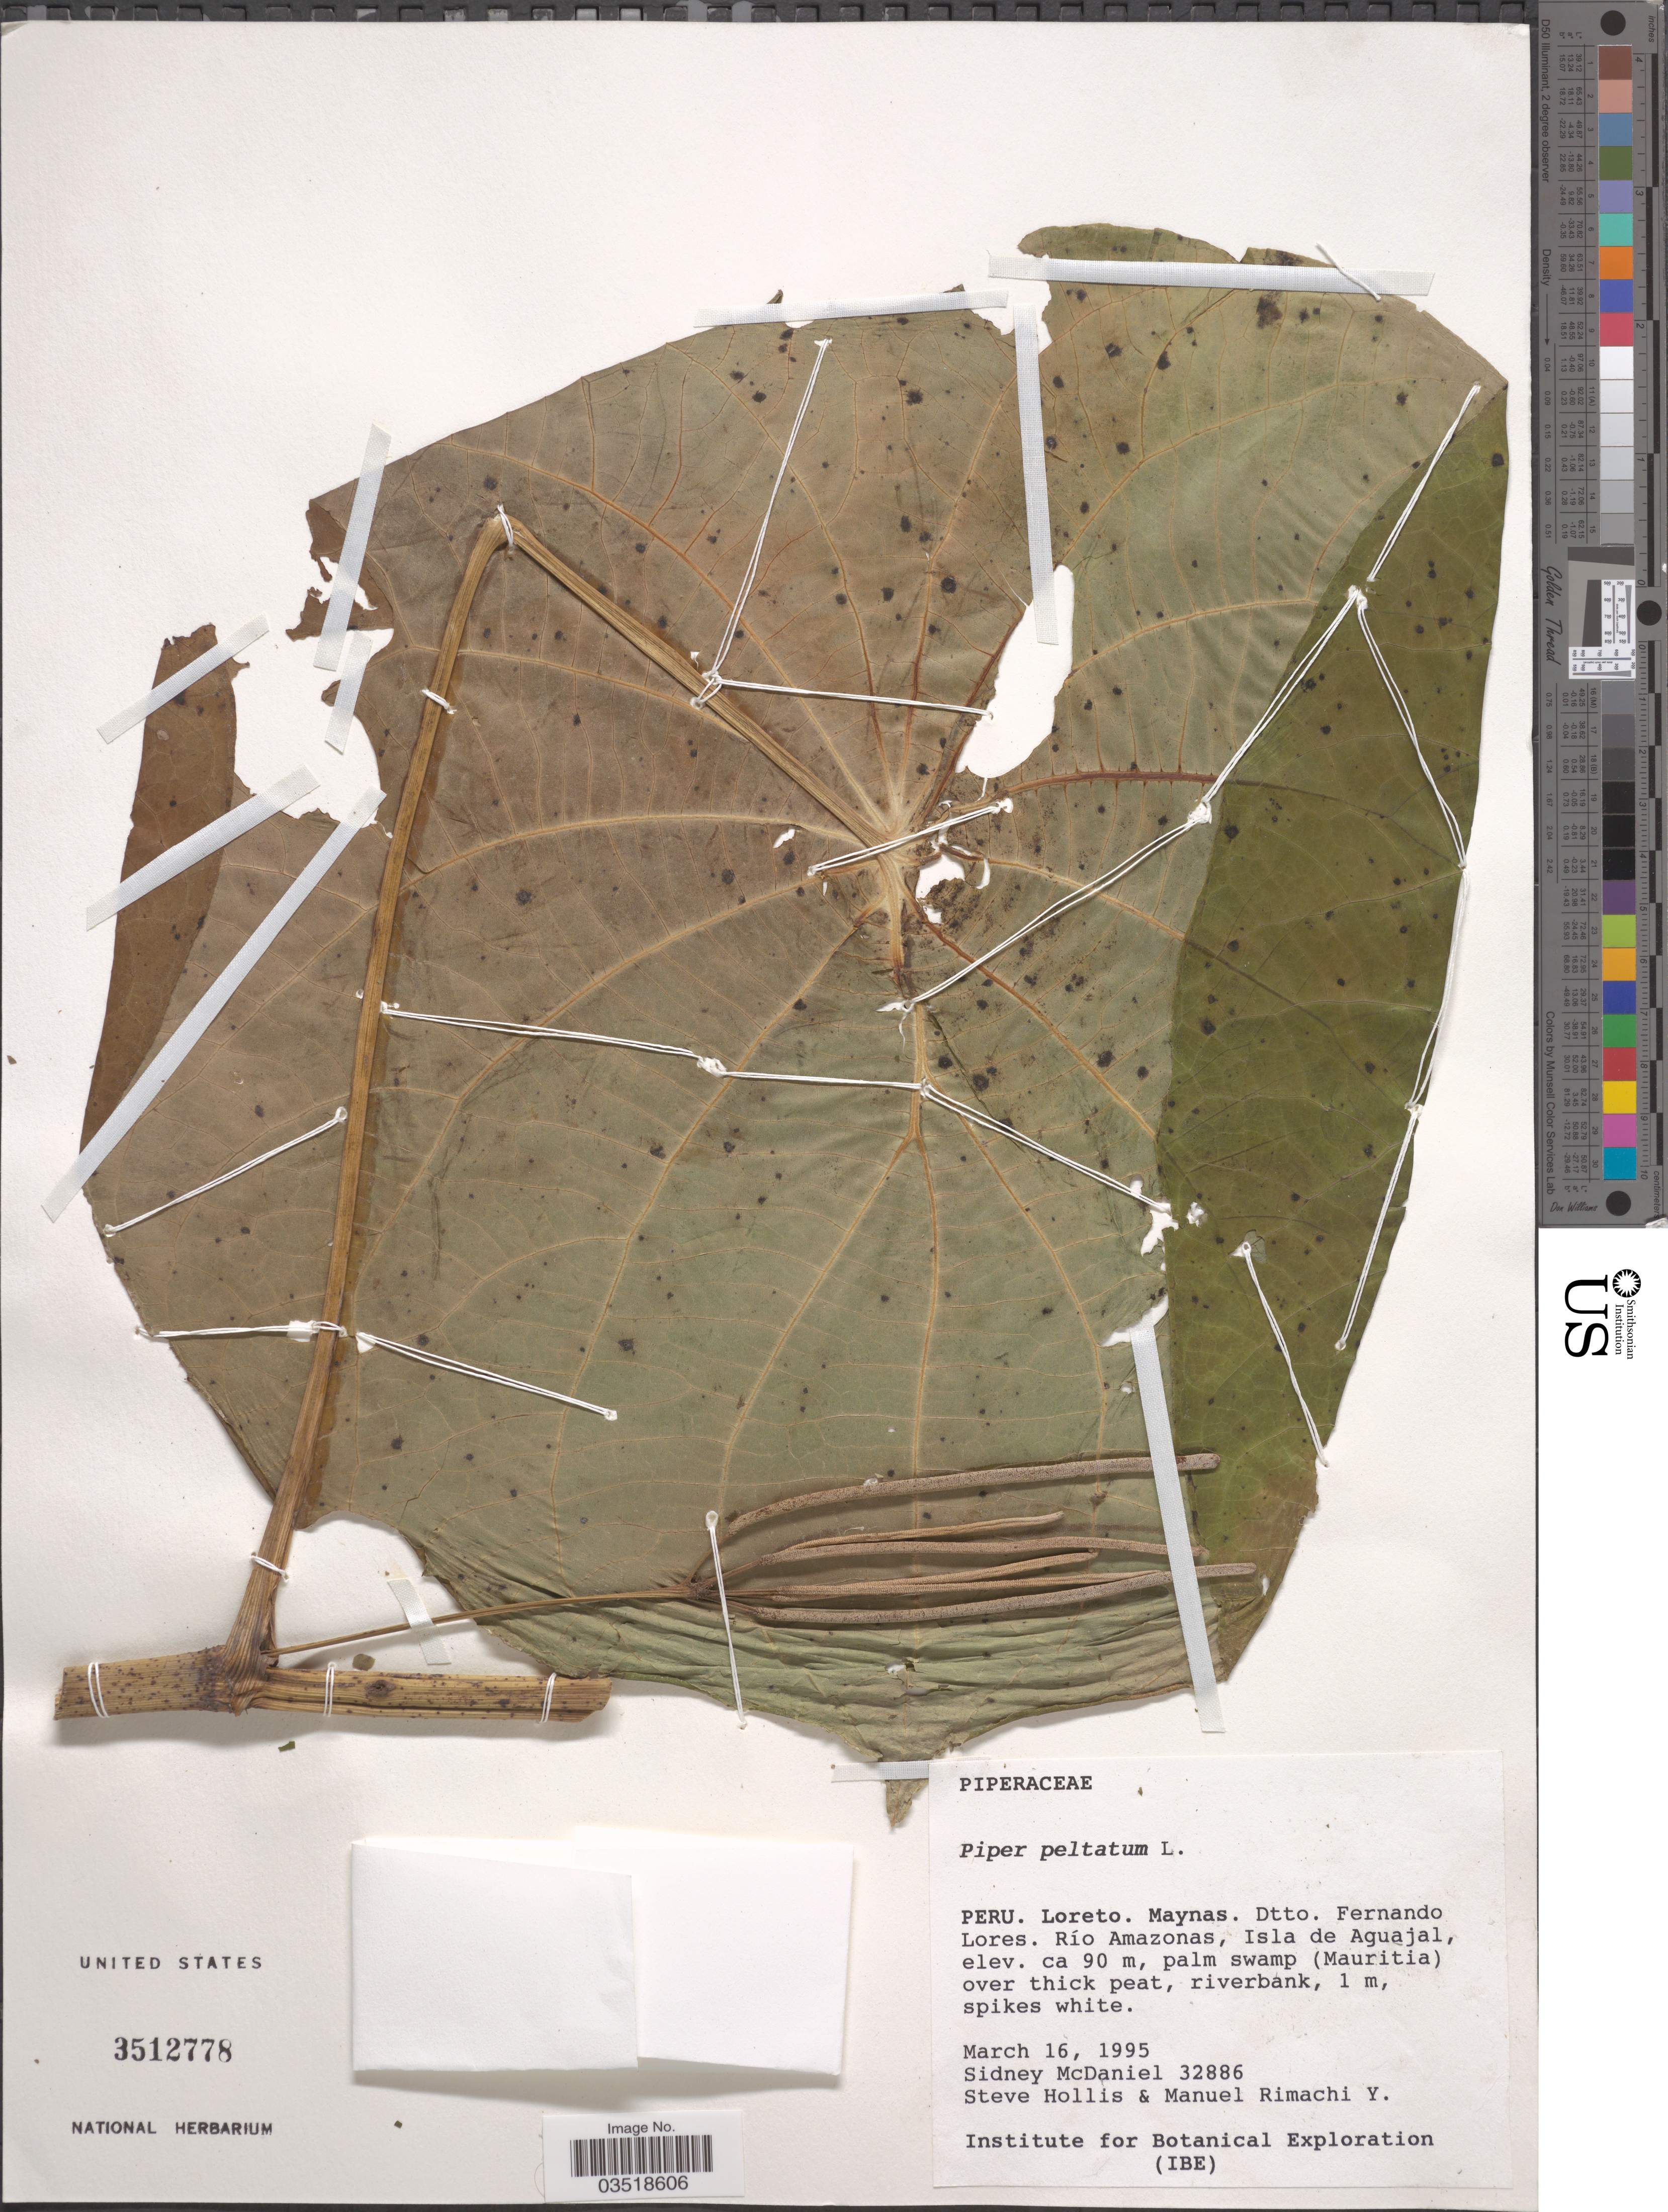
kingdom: Plantae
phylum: Tracheophyta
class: Magnoliopsida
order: Piperales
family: Piperaceae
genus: Piper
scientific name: Piper peltatum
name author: L.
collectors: S. McDaniel, S. Hollis & M. Rimachi Y.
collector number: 32886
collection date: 1995-03-16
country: Peru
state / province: Loreto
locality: Maynas. Dtto. Fernando Lores. Río Amazonas, Isla de Aguajal.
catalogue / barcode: US 3512778